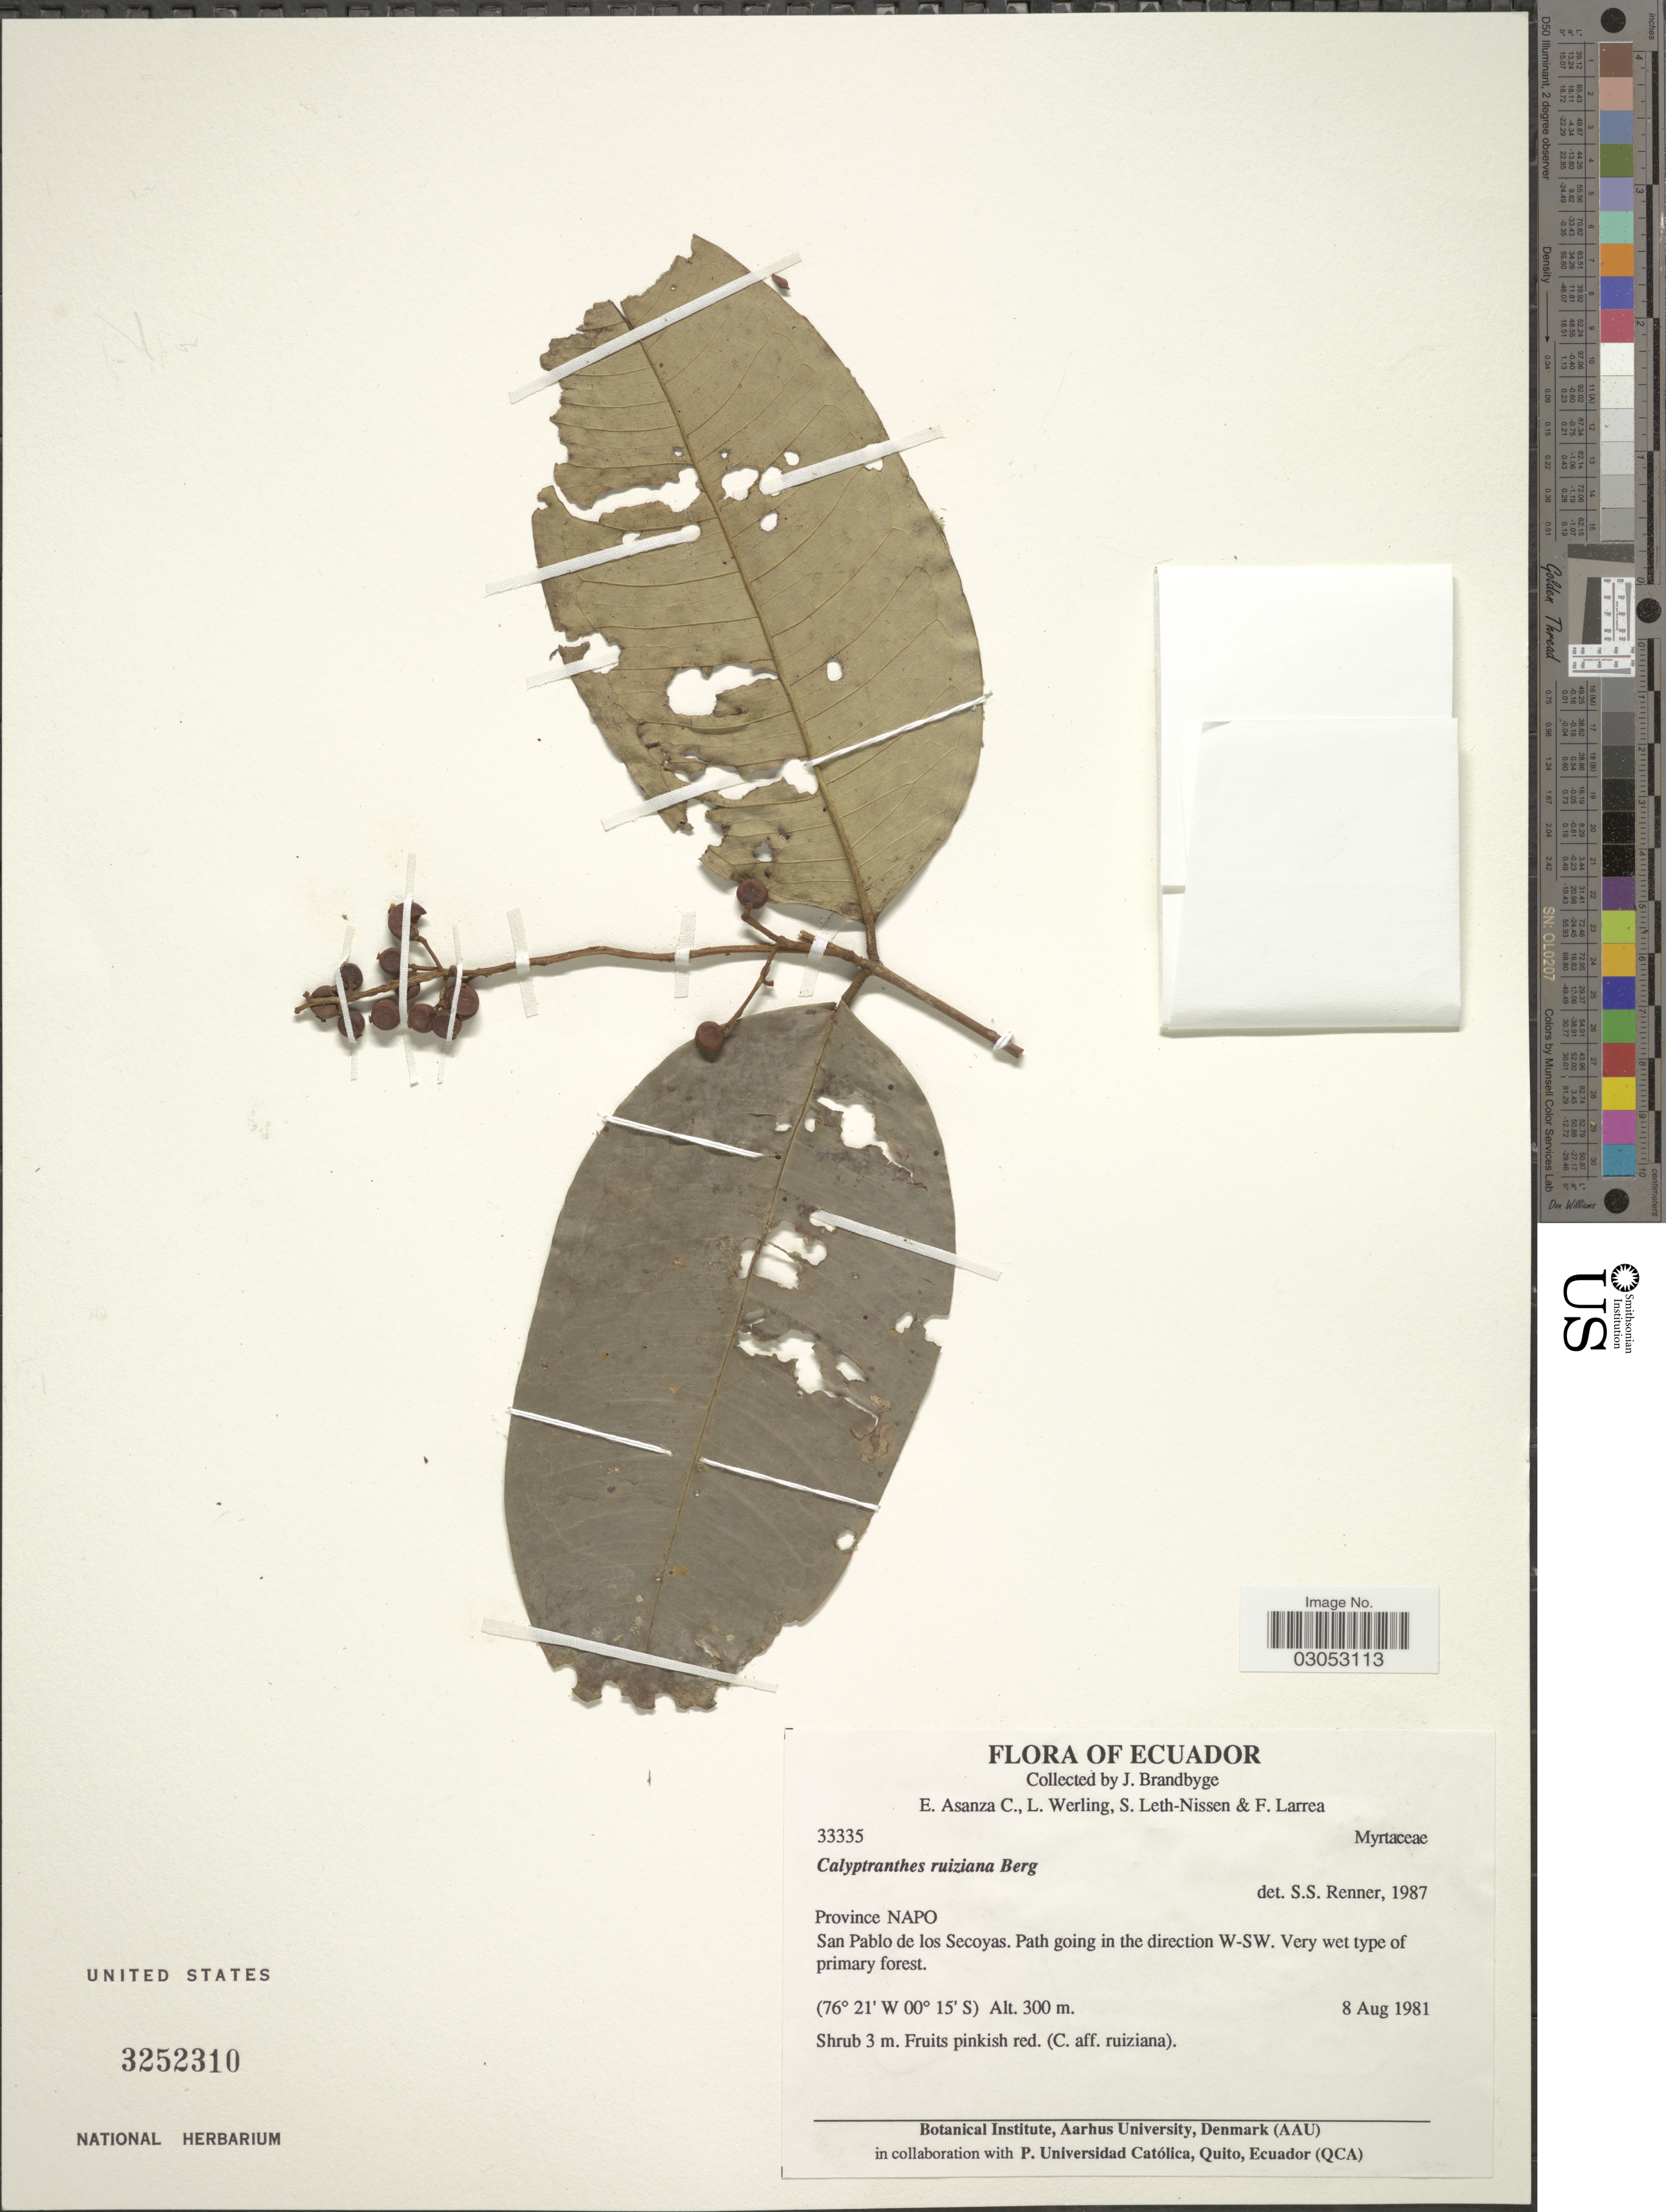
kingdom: Plantae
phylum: Tracheophyta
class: Magnoliopsida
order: Myrtales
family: Myrtaceae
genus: Myrcia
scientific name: Myrcia orientalis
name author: (B. Holst & M.L. Kawas.) G.P. Burton & E. Lucas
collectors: J. Brandbyge, E. Asanza C., L. Werling, S. Leth-Nissen & F. Larrea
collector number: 33335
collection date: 1981-08-08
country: Ecuador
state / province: Napo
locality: San Pablo de los Secoyas. path going in the direction W-SW.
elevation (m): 300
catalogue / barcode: US 3252310